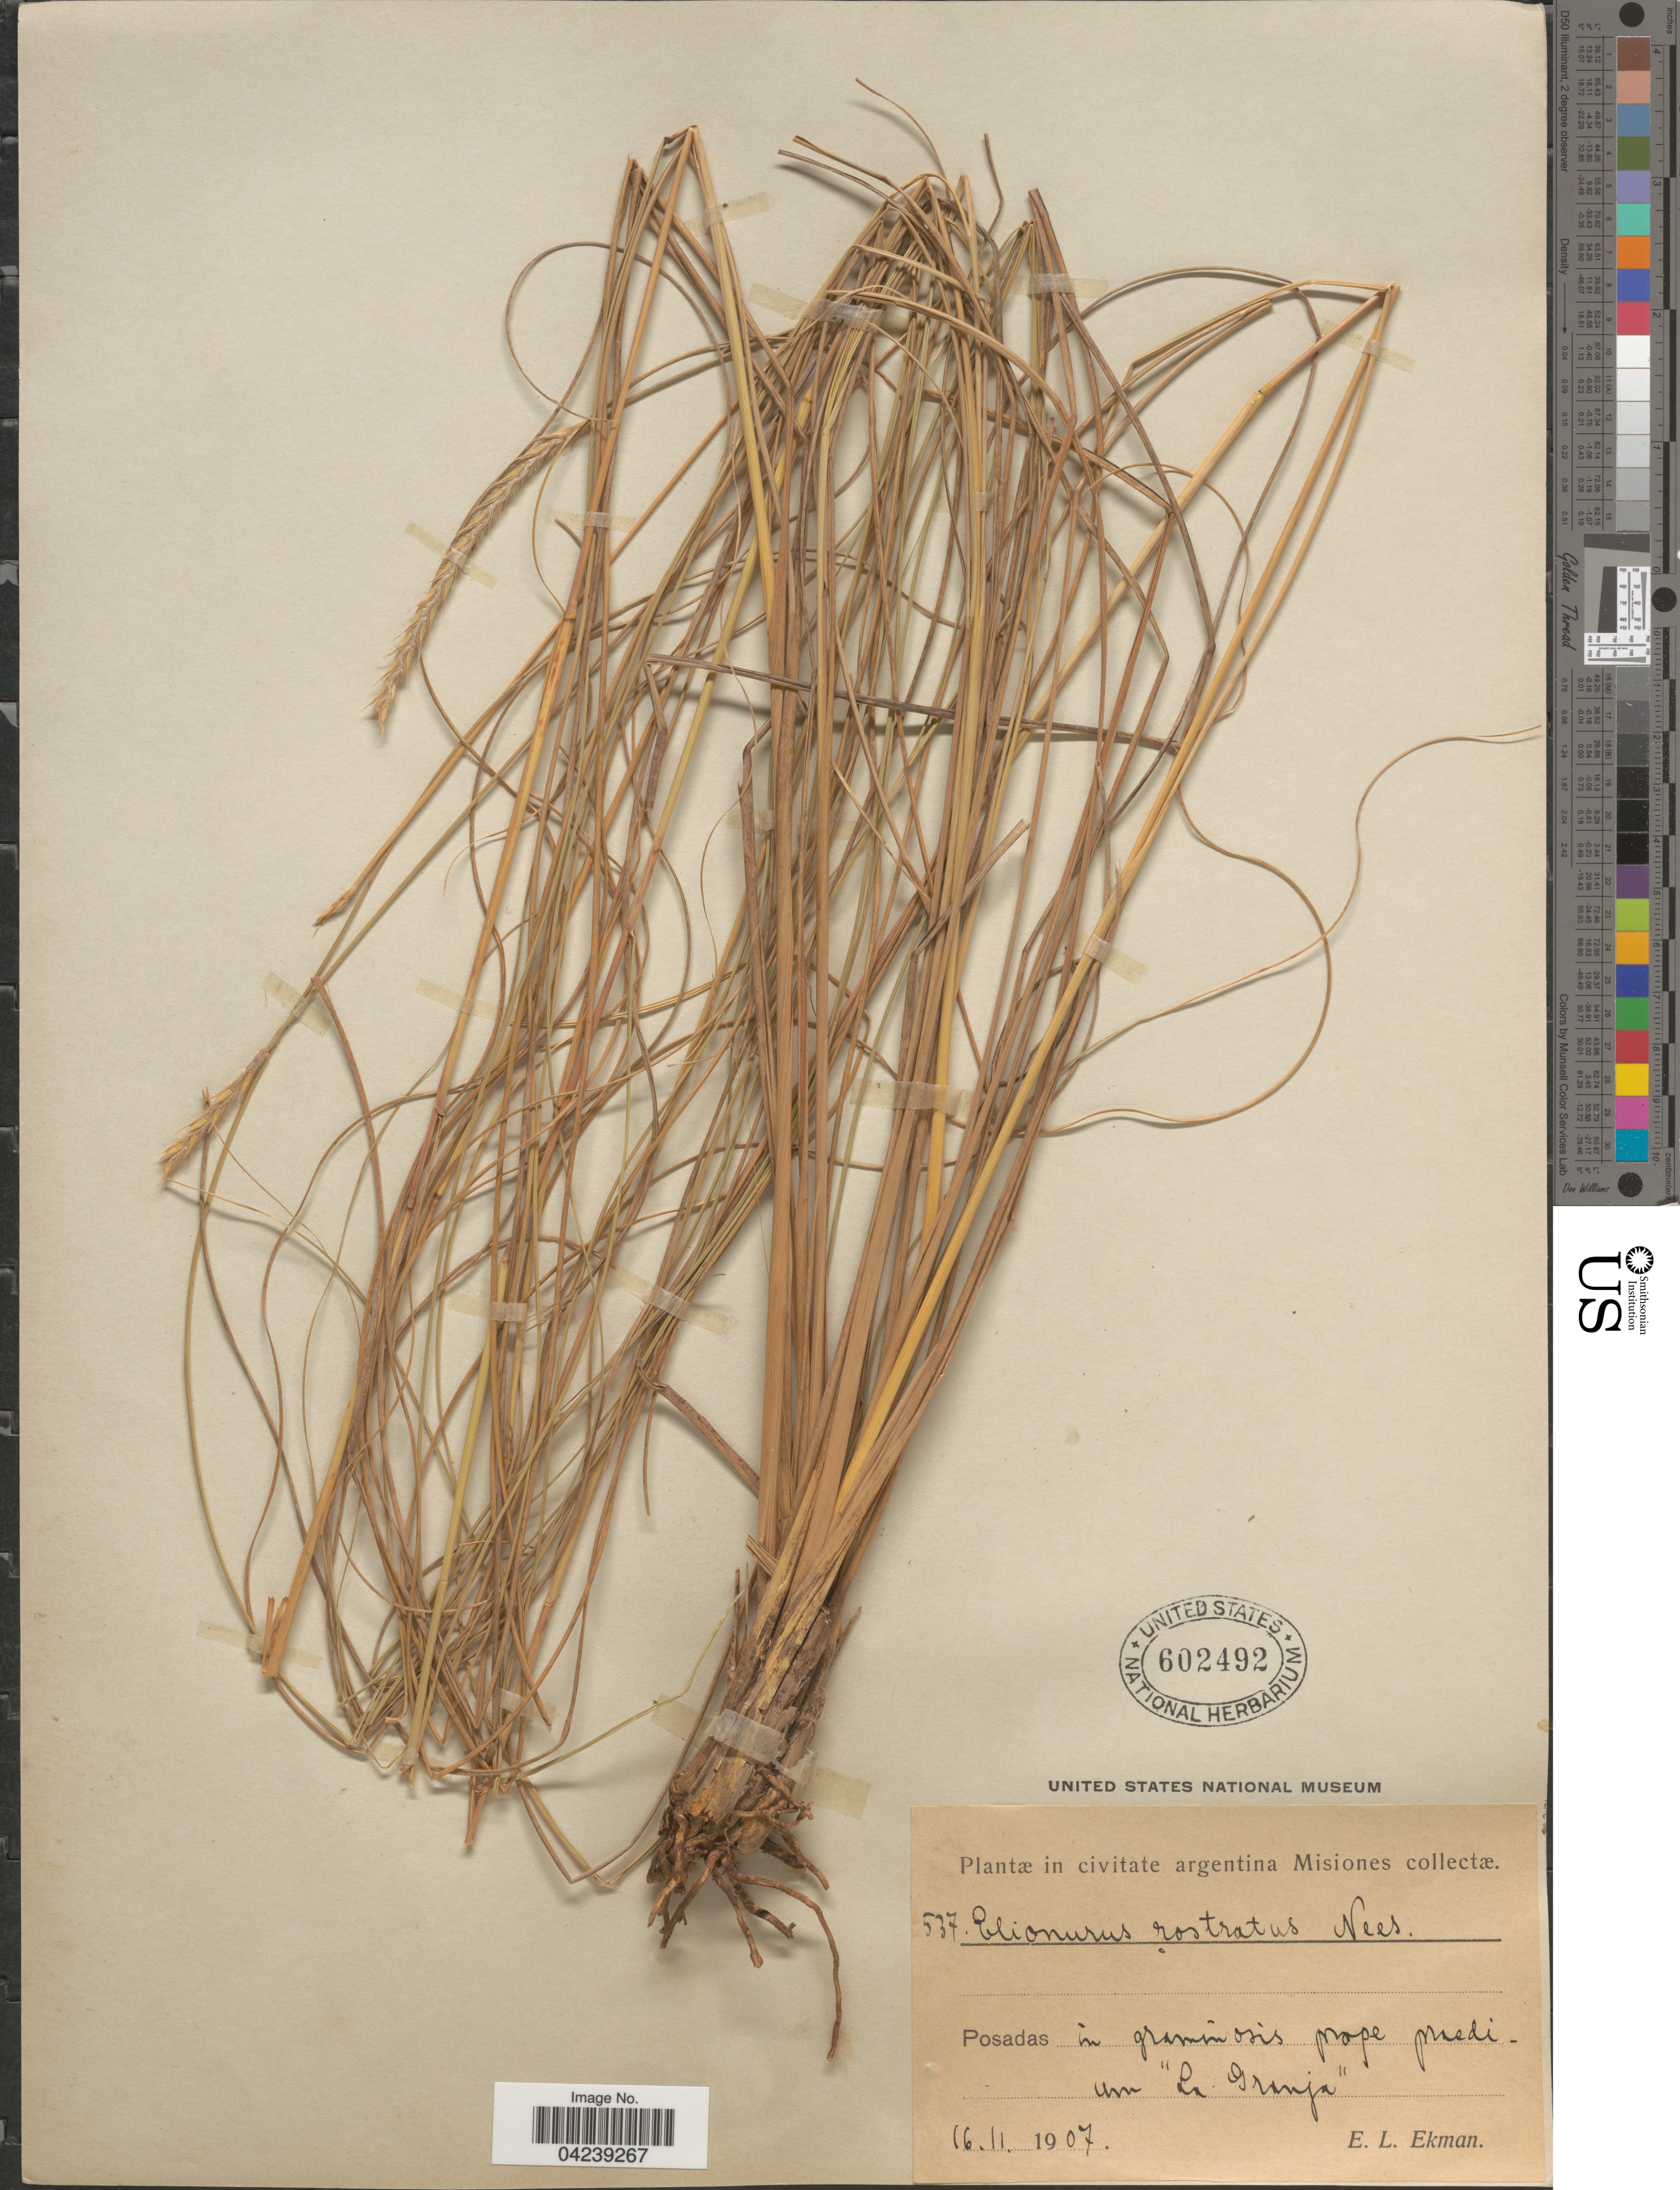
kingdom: Plantae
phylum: Tracheophyta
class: Liliopsida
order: Poales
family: Poaceae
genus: Elionurus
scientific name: Elionurus muticus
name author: (Spreng.) Kuntze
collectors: E. L. Ekman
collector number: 537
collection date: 1907-11-16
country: Argentina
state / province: Misiones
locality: Posadas in graminosis prope praedi-um "La Granja".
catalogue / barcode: US 602492